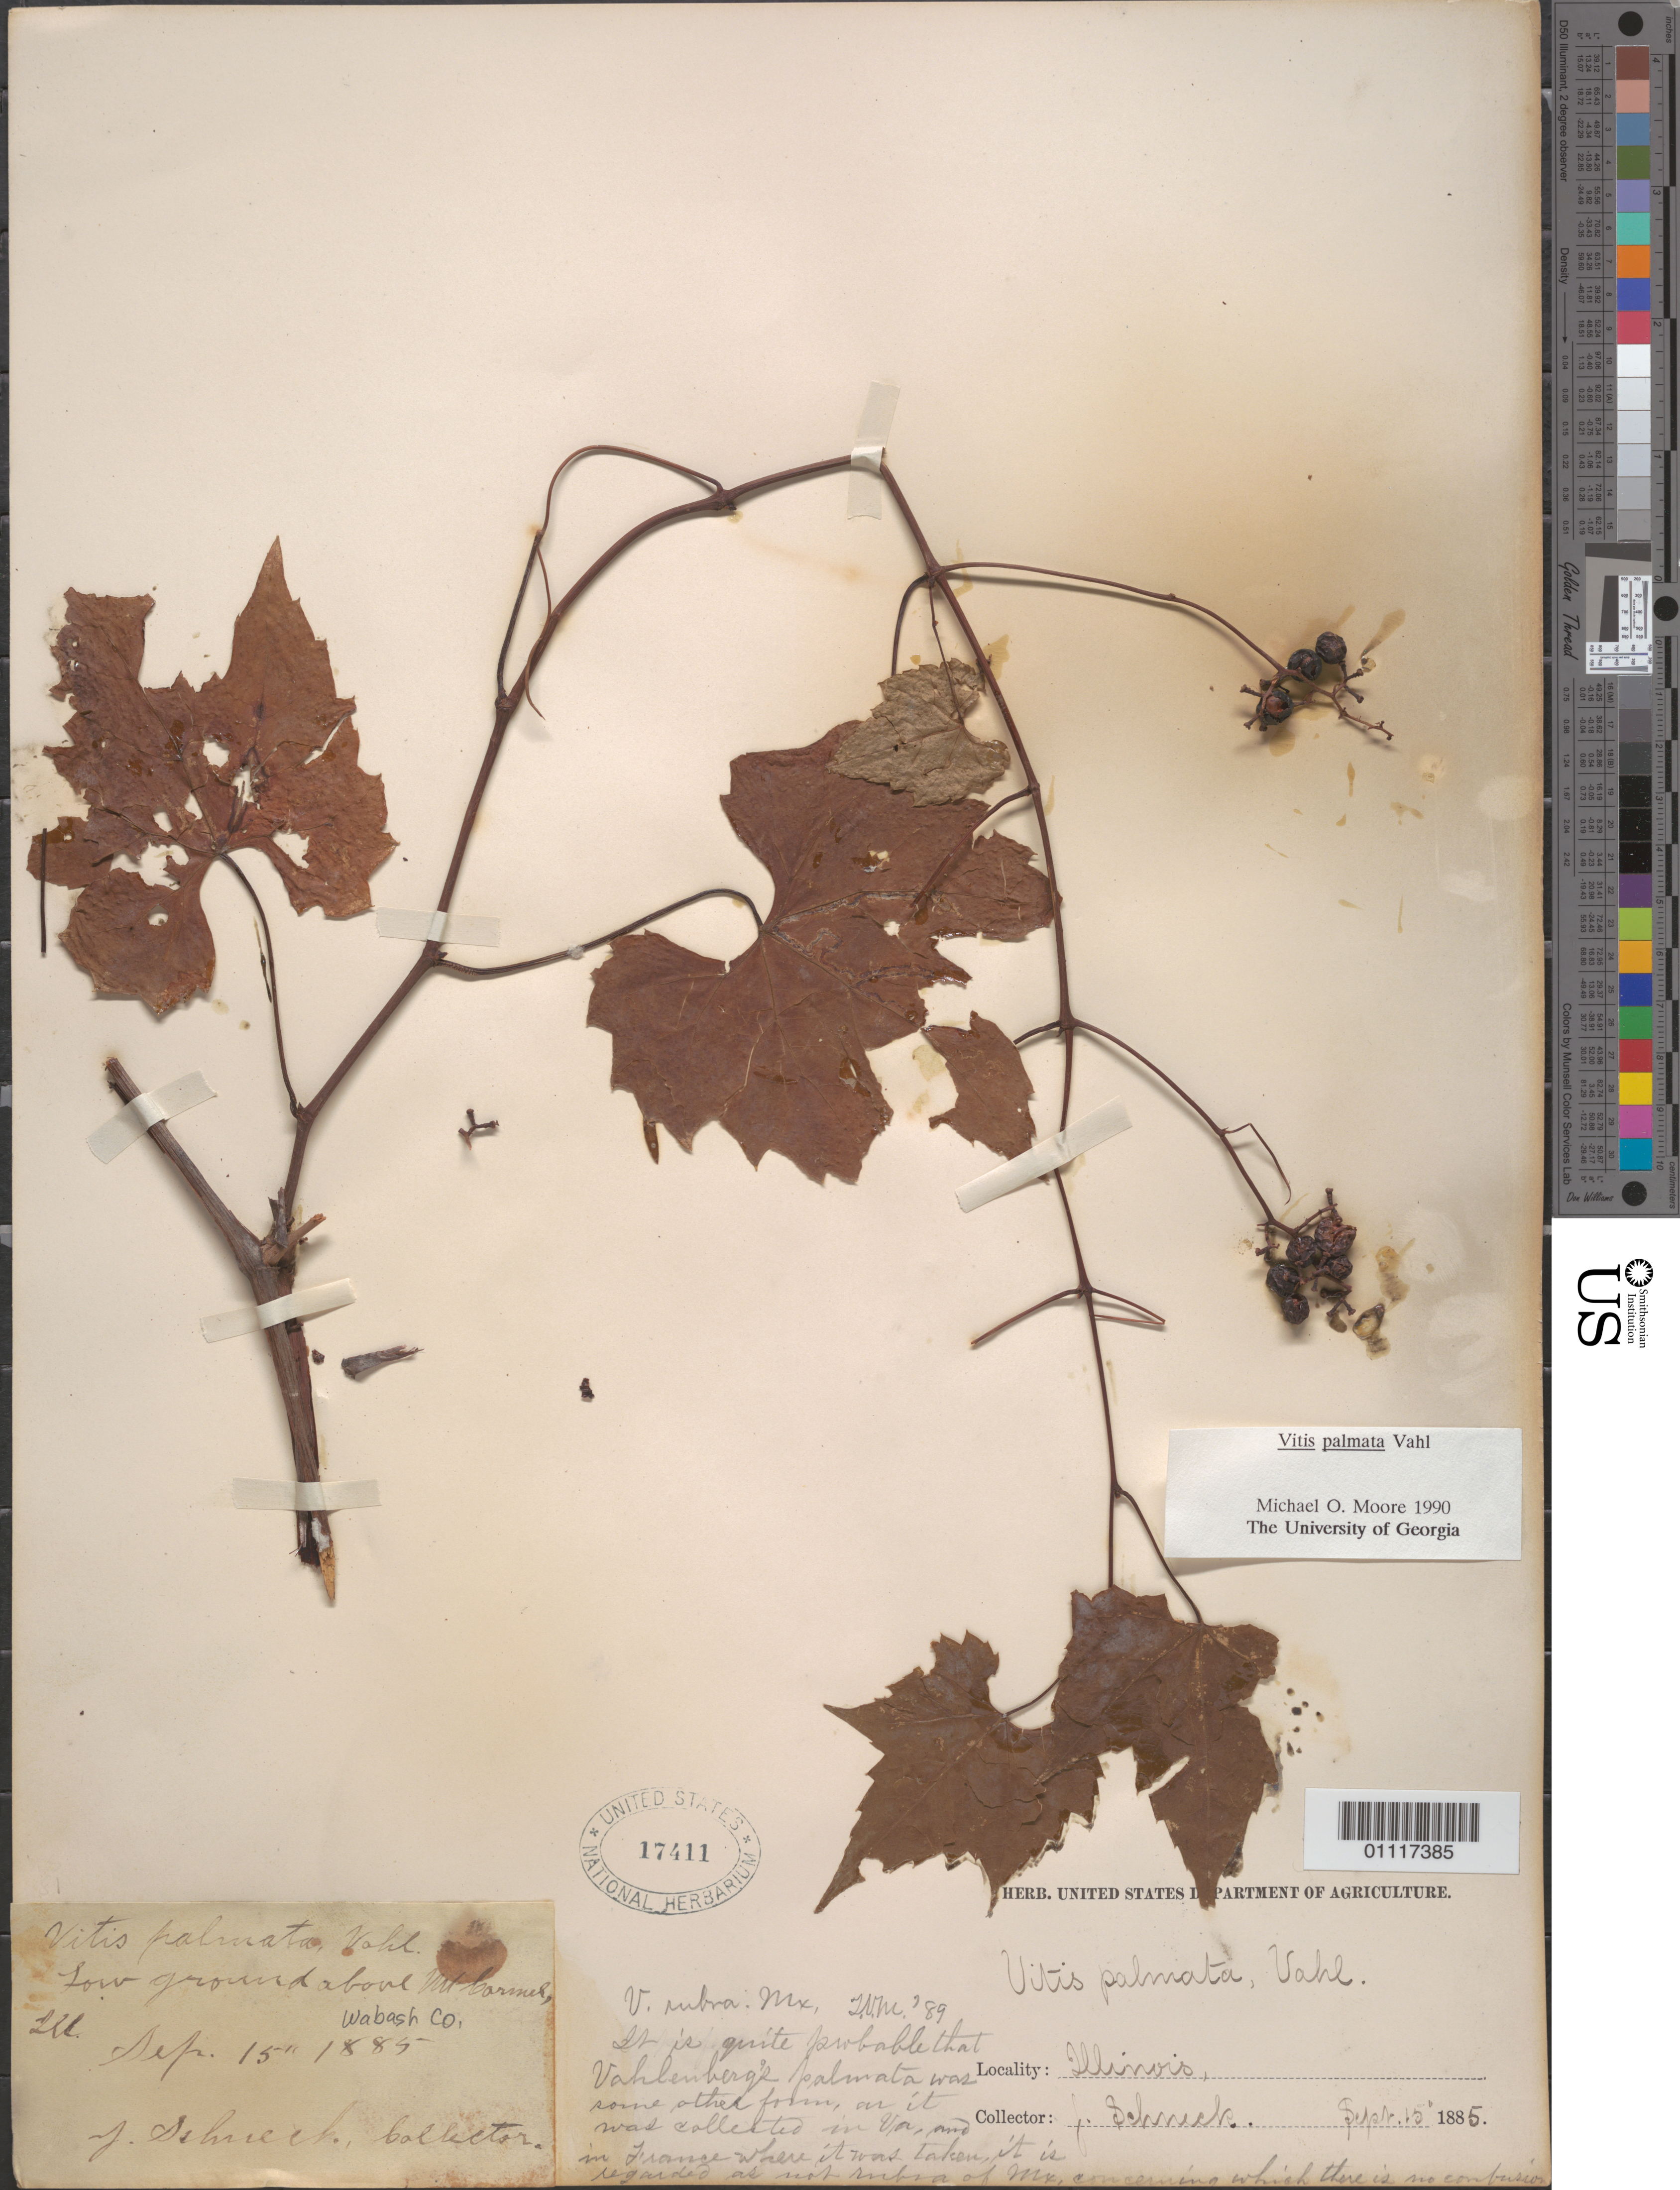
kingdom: Plantae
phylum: Tracheophyta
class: Magnoliopsida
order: Vitales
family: Vitaceae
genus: Vitis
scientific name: Vitis palmata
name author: Vahl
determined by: Moore, M. O.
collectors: J. Schneck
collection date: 1885-09-15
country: United States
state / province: Illinois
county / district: Wabash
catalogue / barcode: US 17411